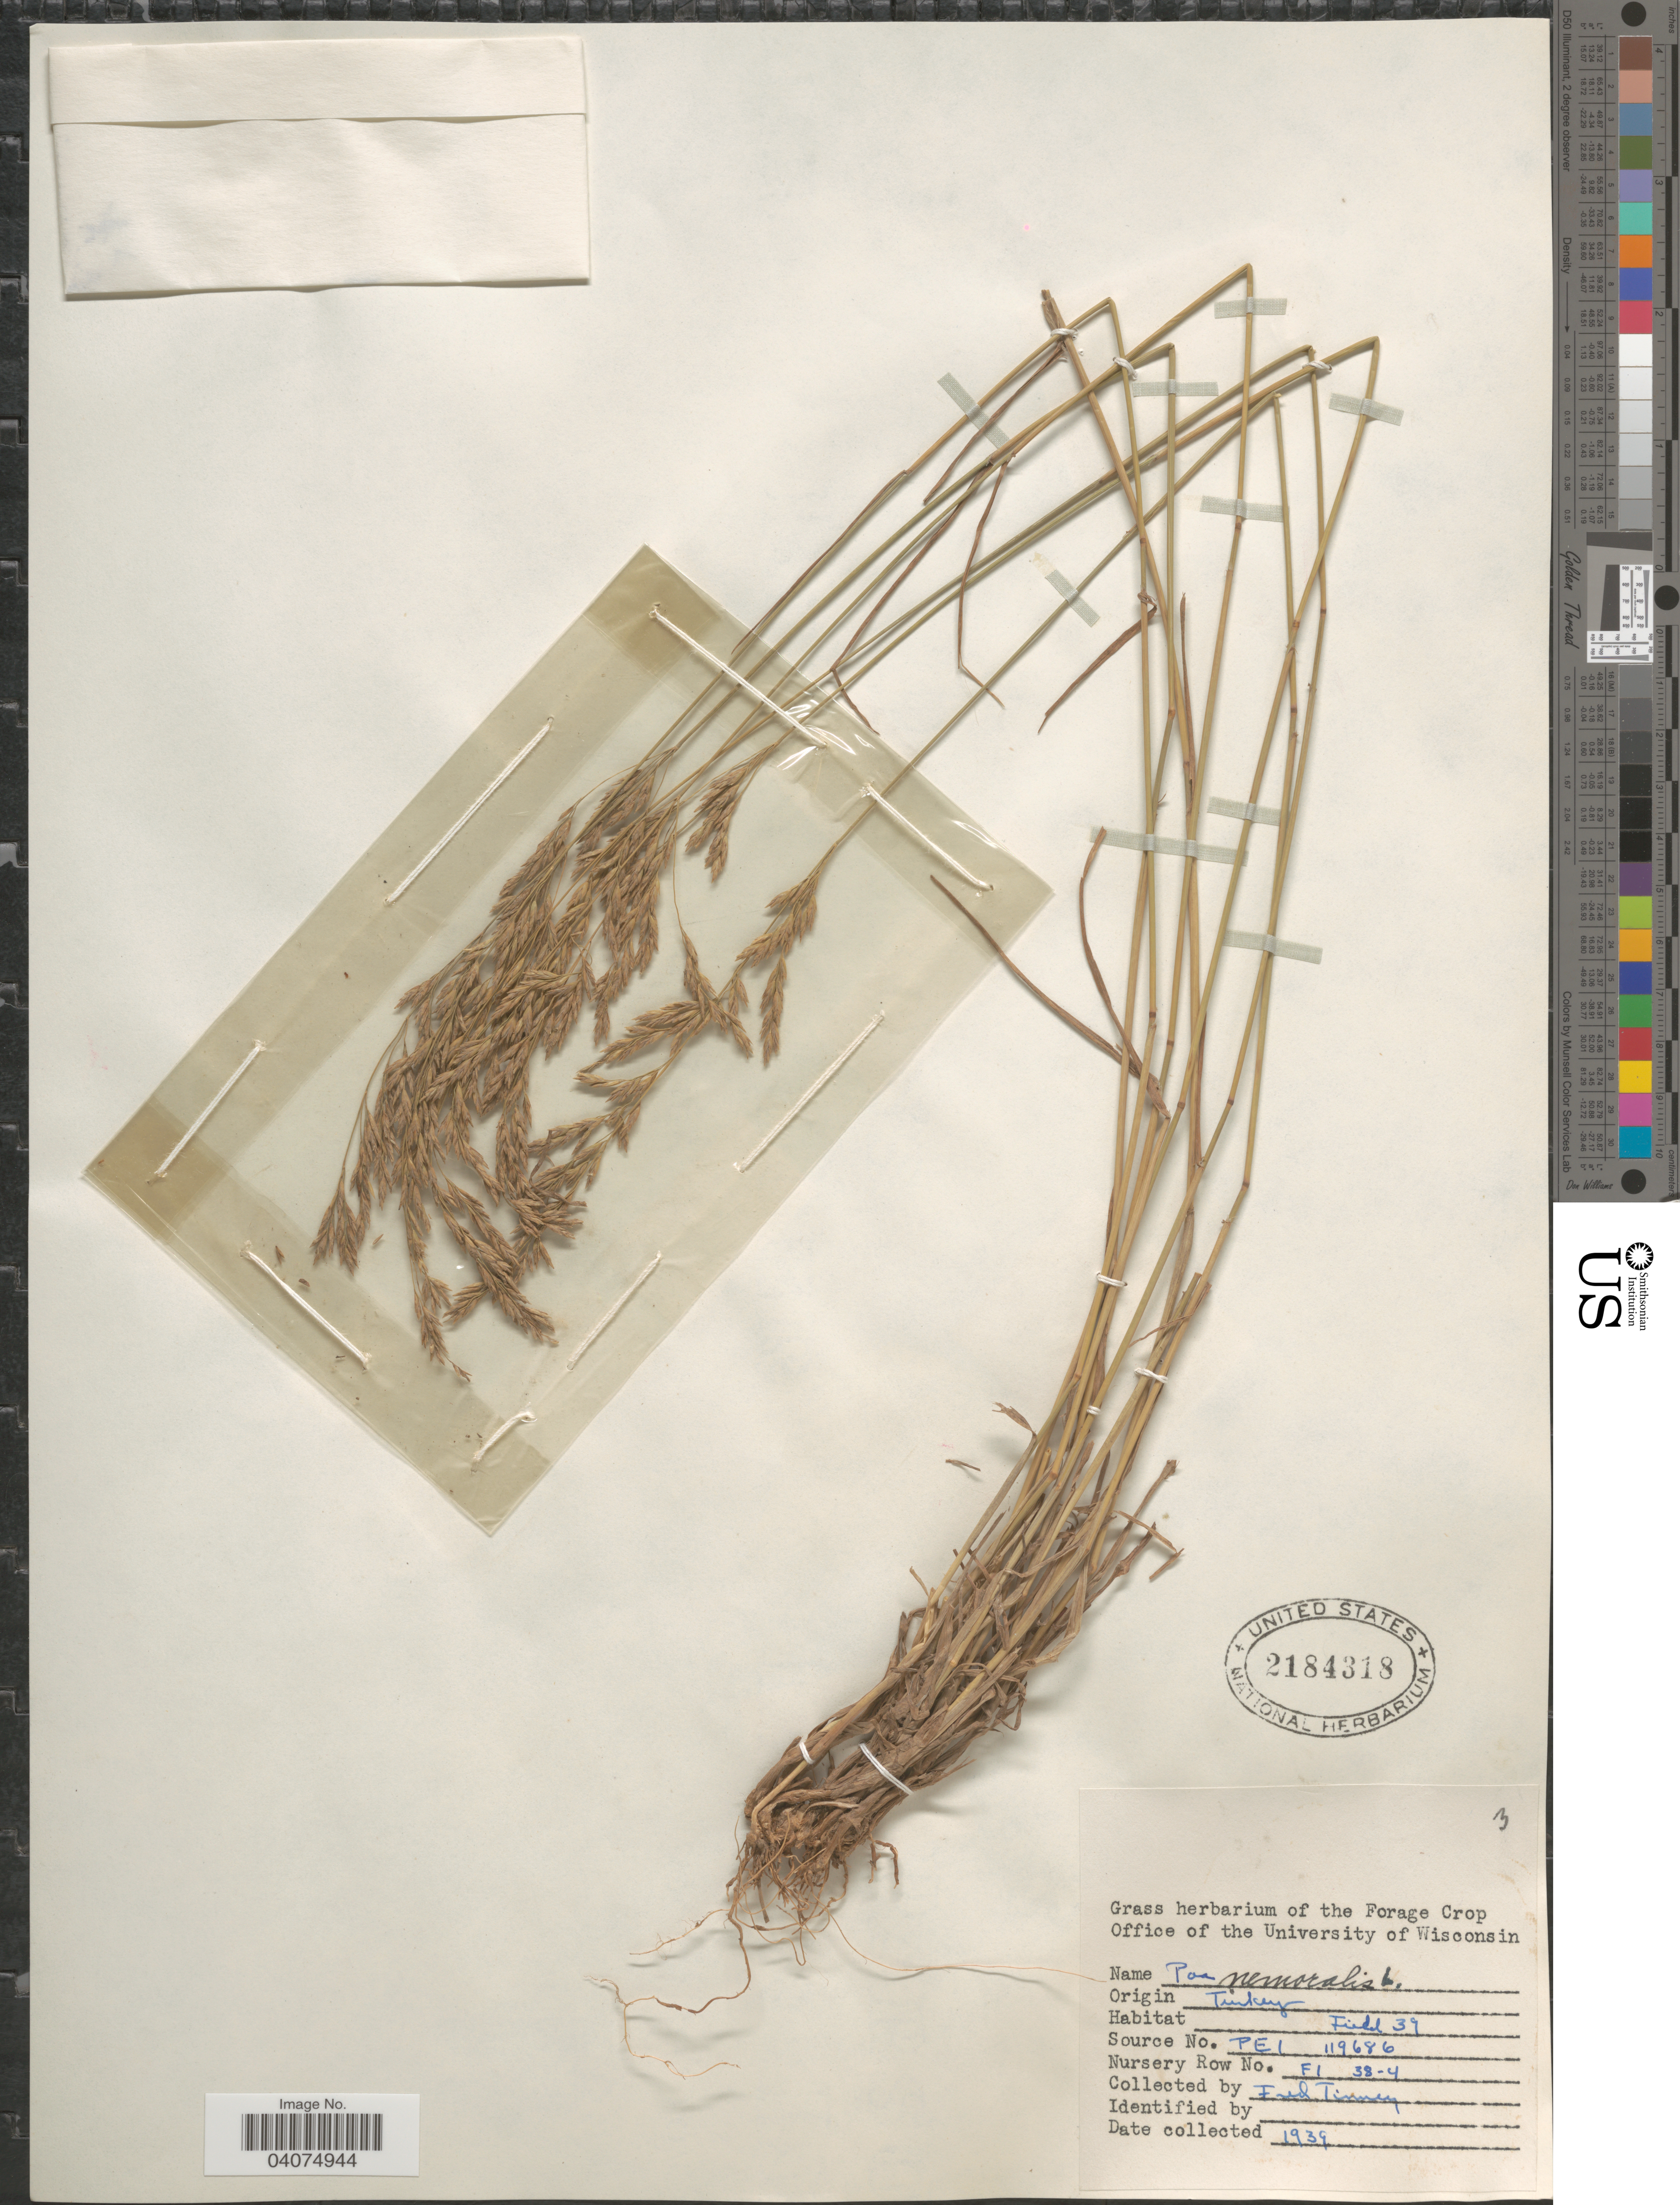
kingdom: Plantae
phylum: Tracheophyta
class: Liliopsida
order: Poales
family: Poaceae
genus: Poa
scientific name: Poa nemoralis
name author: L.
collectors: F. Tinney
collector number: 3?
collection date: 1939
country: United States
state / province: Wisconsin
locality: Field 39. Nursery Row No. FI 38-4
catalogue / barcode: US 2184318